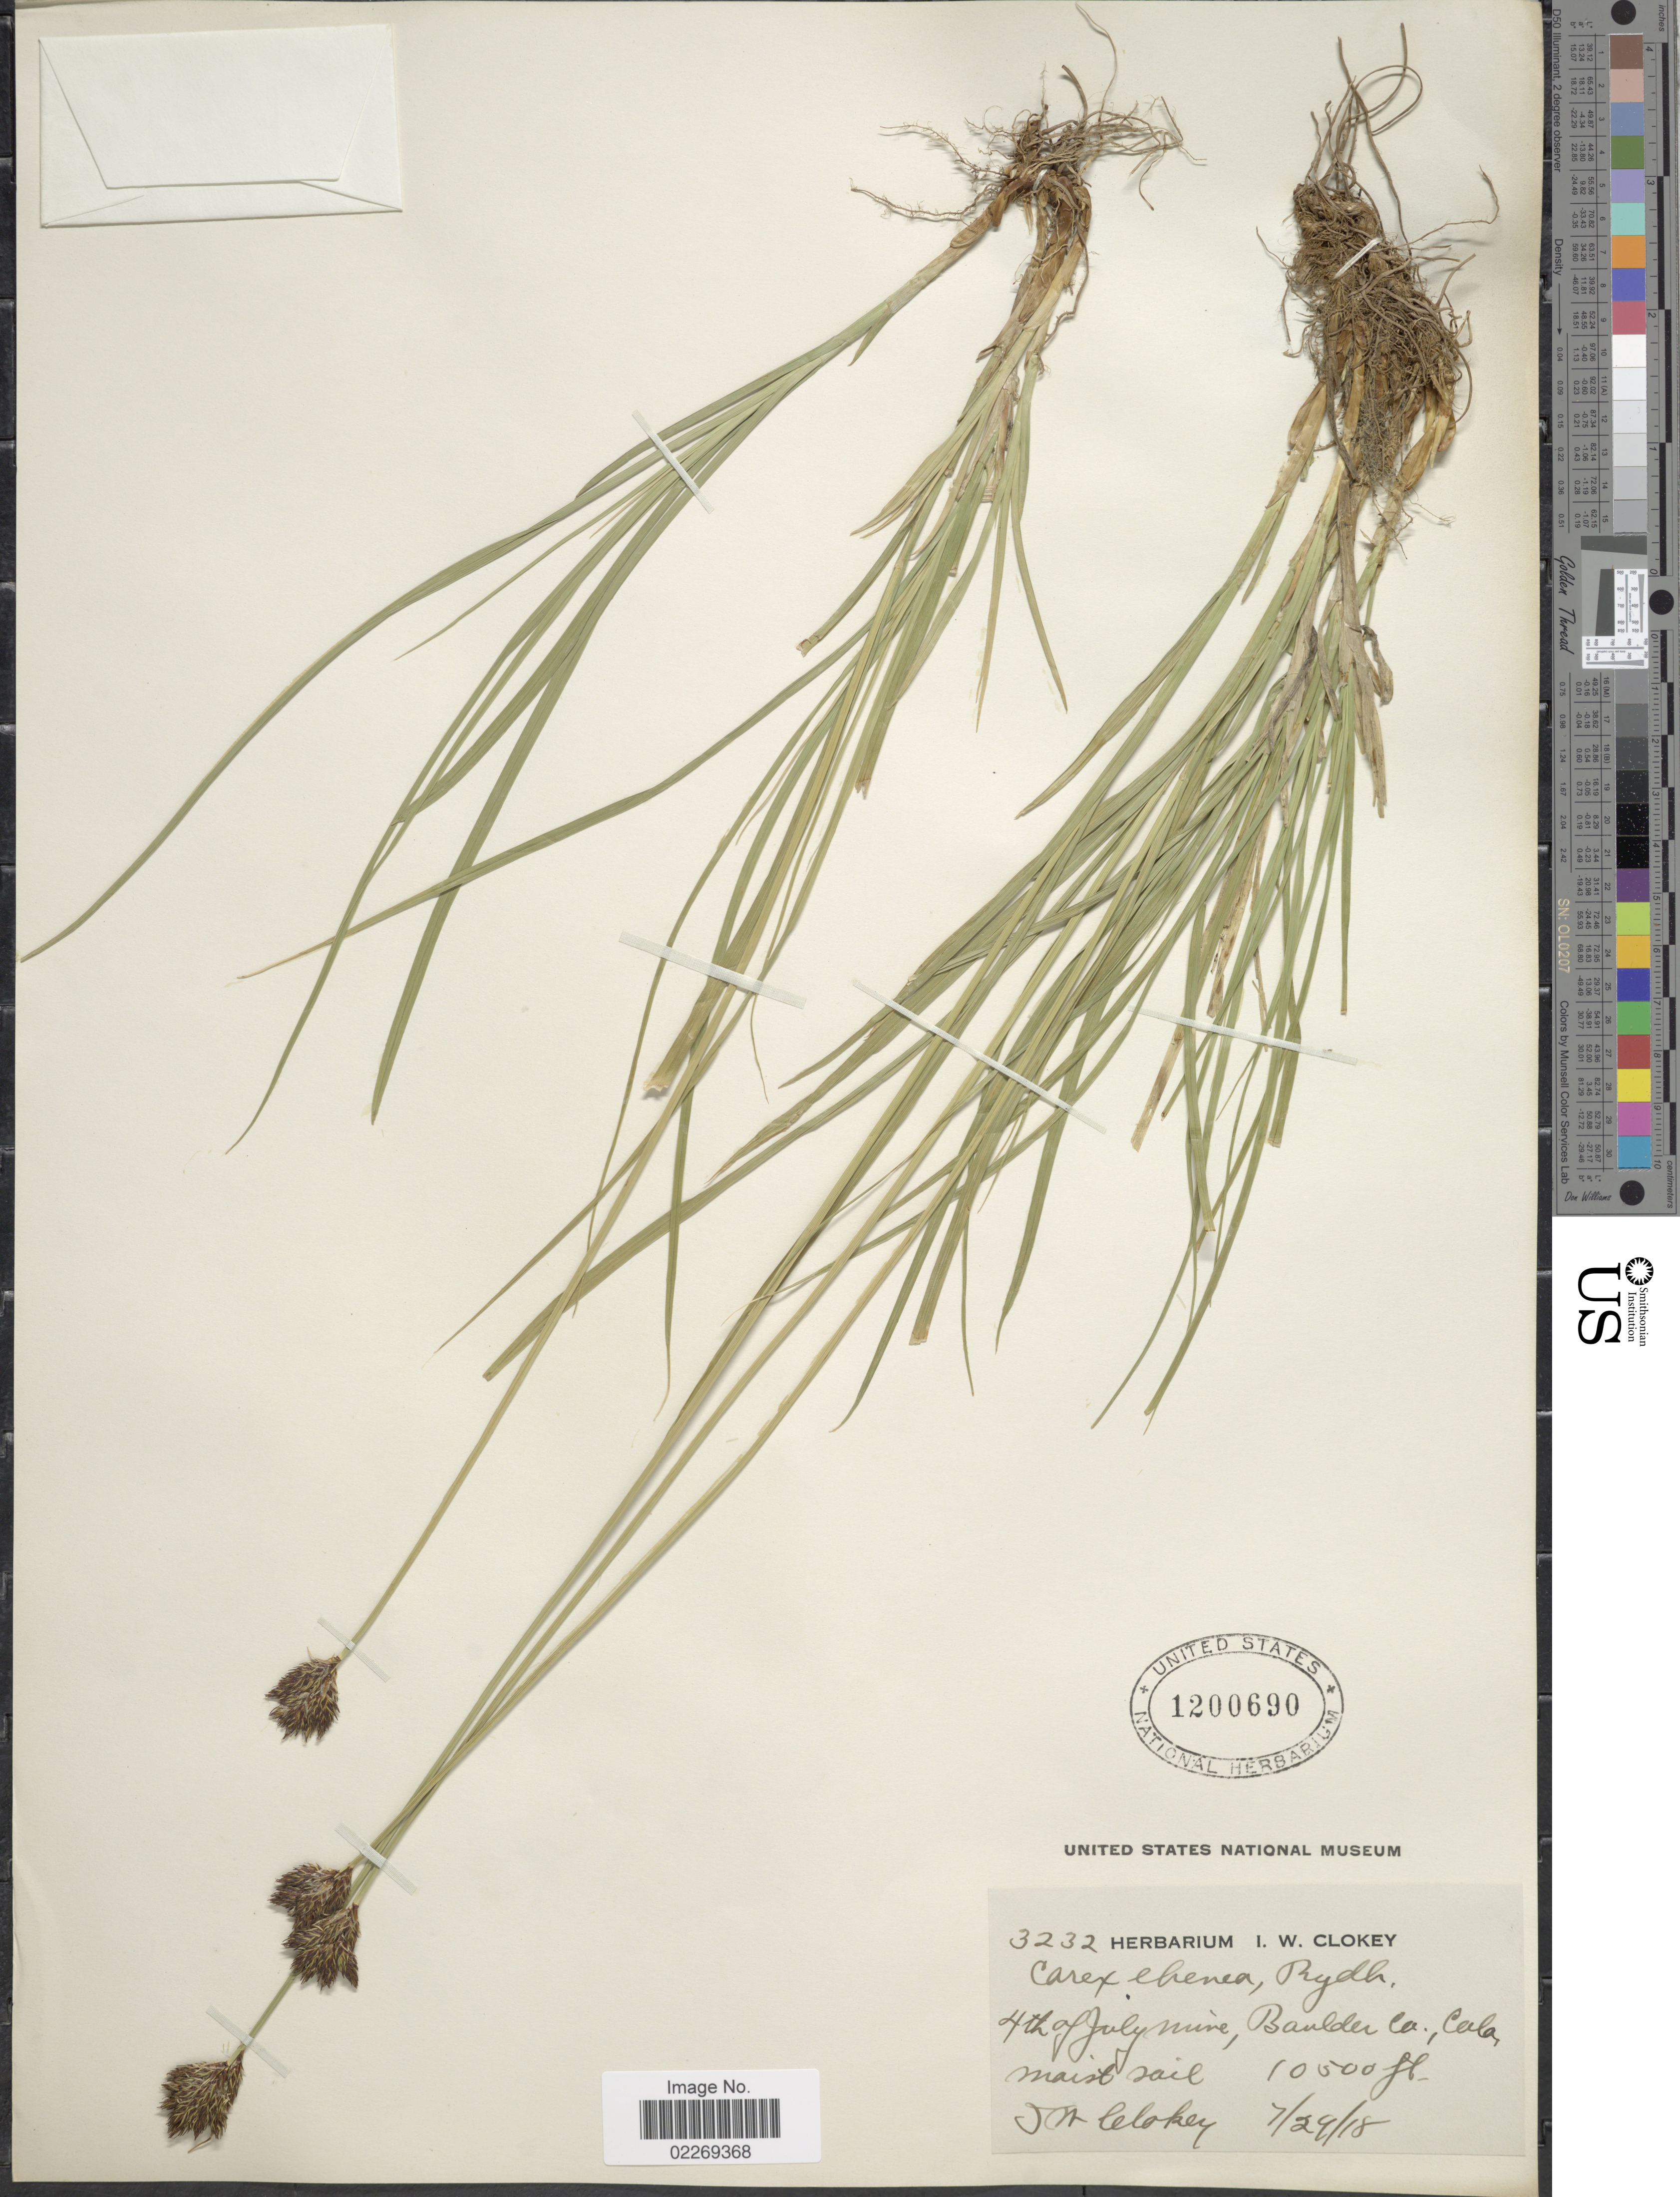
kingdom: Plantae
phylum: Tracheophyta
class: Liliopsida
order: Poales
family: Cyperaceae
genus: Carex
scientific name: Carex ebenea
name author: Rydb.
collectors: I. W. Clokey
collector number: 3232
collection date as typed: Transcribed d/m/y: 29/7/18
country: United States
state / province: Colorado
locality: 4th of July Mine, Baulder Co., Colo.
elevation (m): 3200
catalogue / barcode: US 1200690